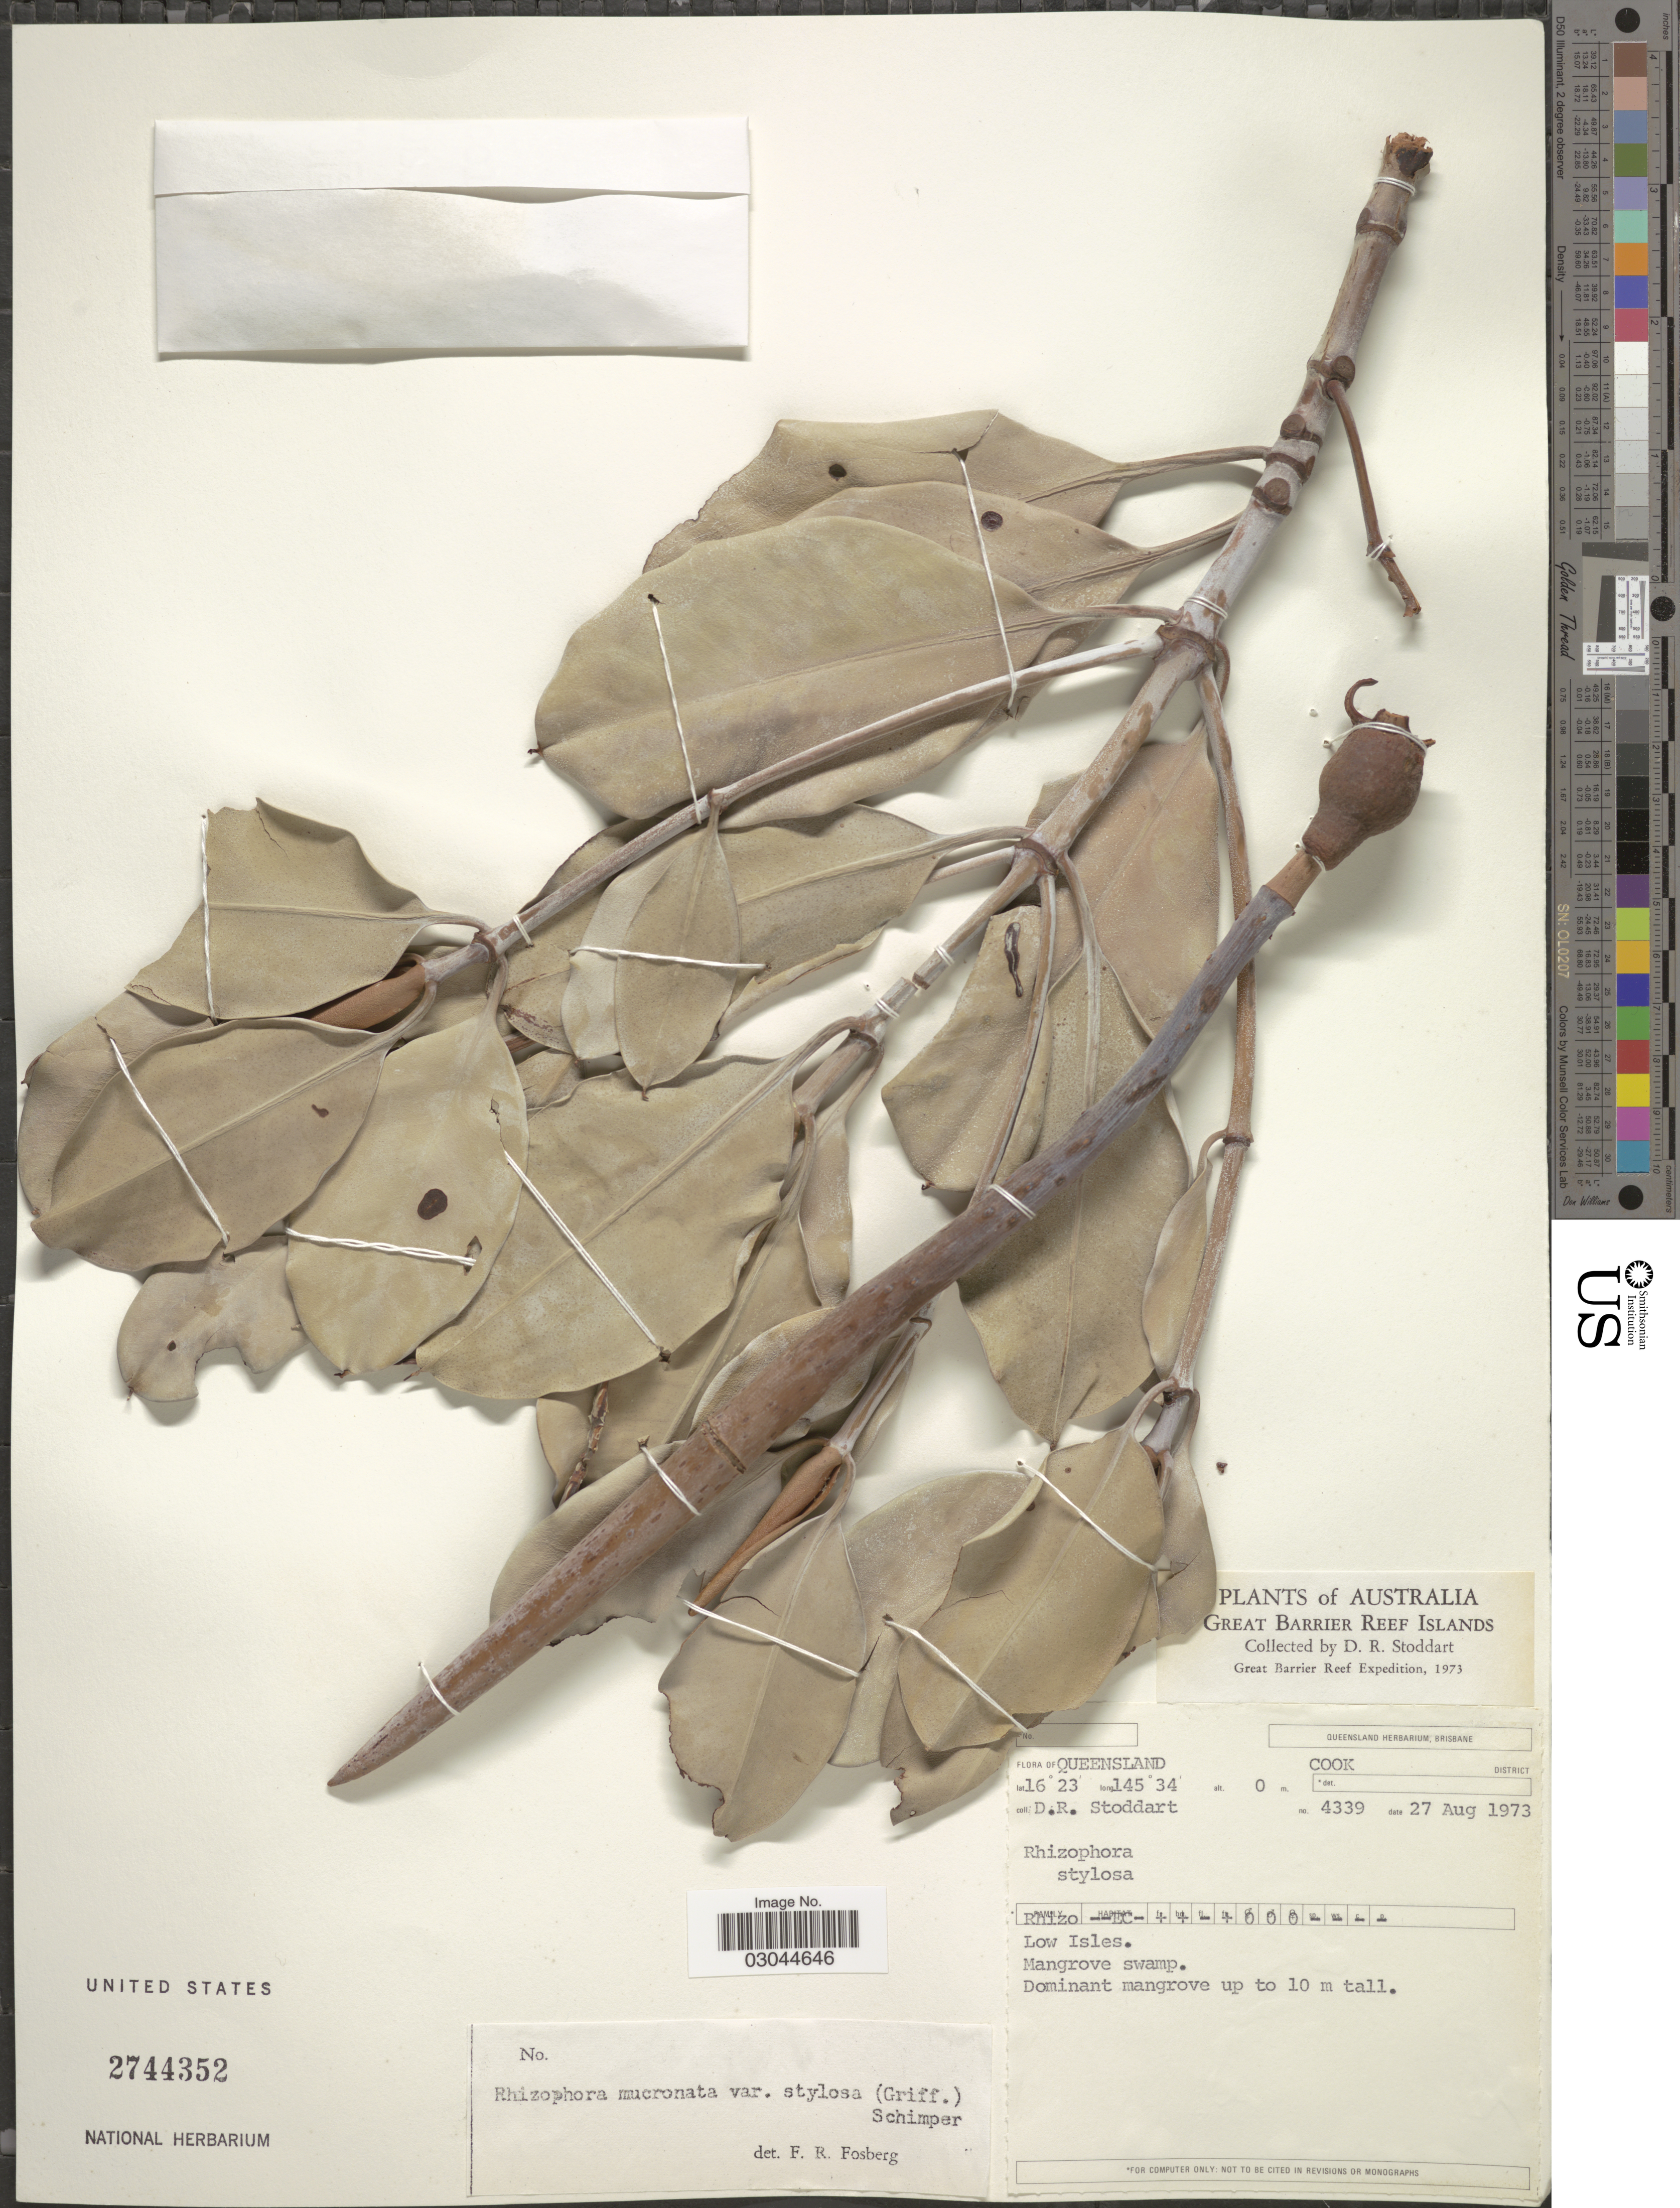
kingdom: Plantae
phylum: Tracheophyta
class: Magnoliopsida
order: Malpighiales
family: Rhizophoraceae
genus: Rhizophora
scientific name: Rhizophora mucronata var. stylosa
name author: Lam.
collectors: D. R. Stoddart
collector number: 4339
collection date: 1973-08-27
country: Australia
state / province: Queensland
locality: Great Barrier Reef Islands. Cook District. Low Isles. Mangrove swamp.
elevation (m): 0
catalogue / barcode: US 2744352